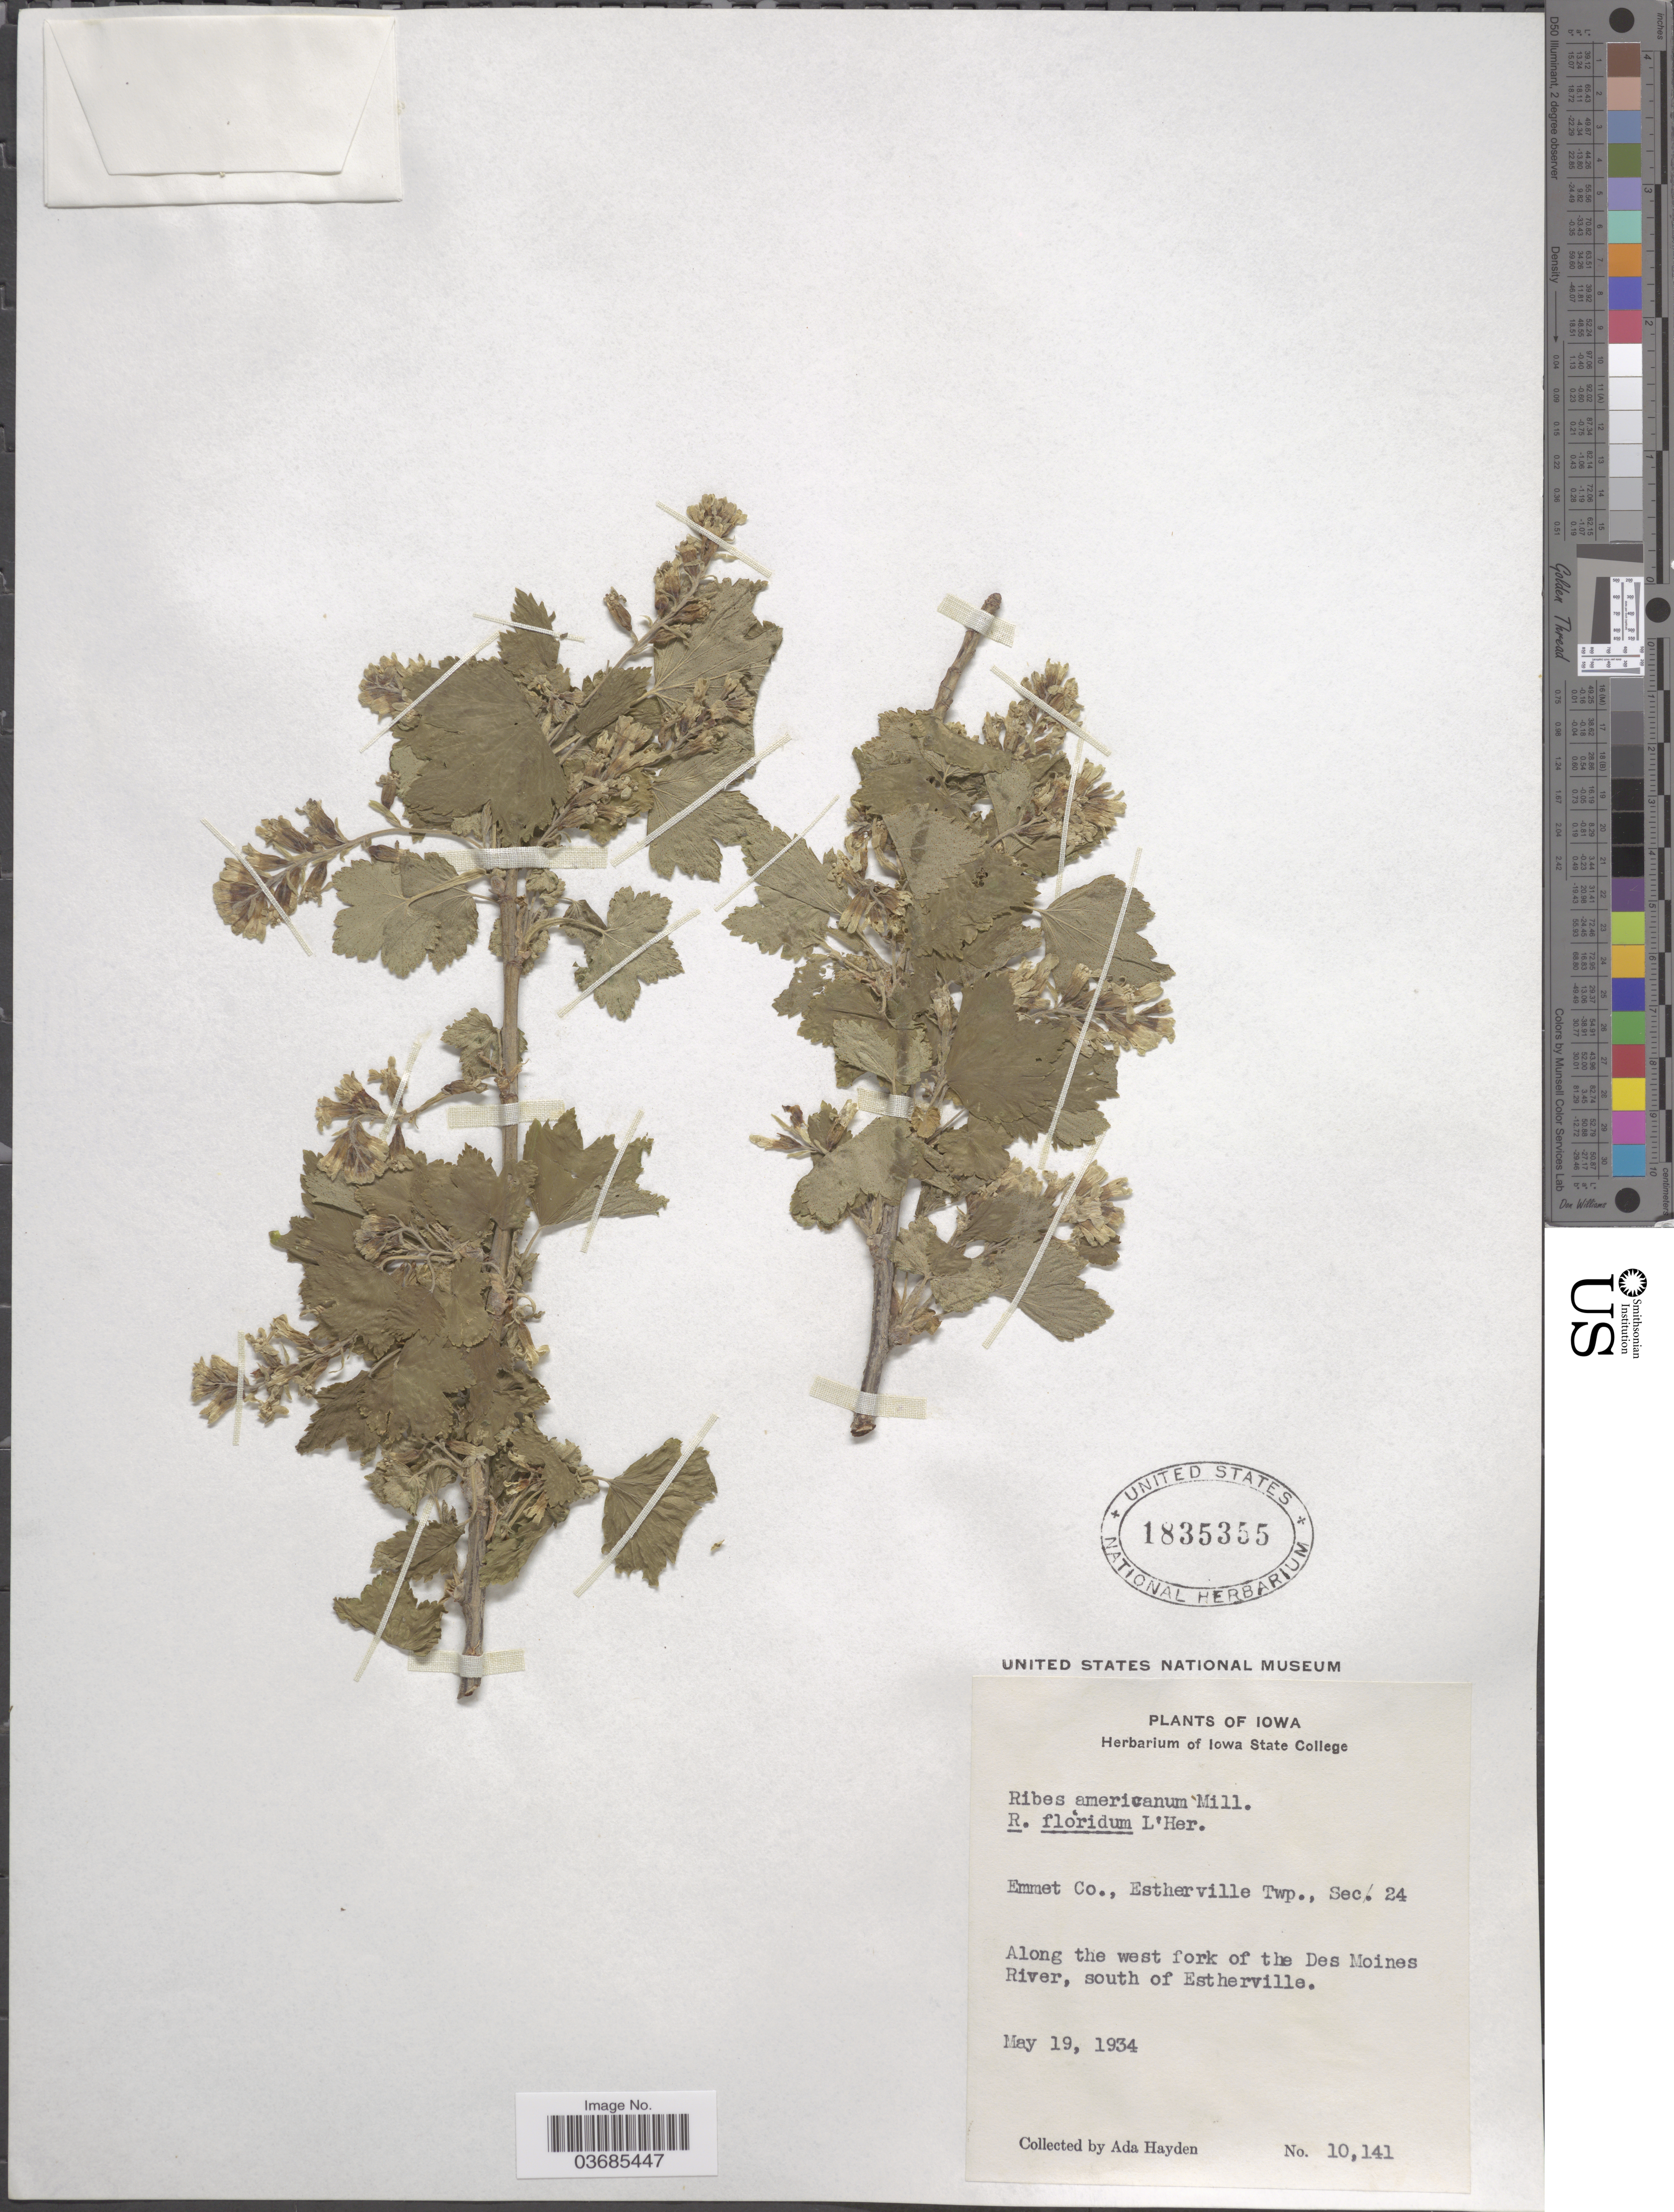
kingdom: Plantae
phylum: Tracheophyta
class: Magnoliopsida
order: Saxifragales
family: Grossulariaceae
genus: Ribes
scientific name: Ribes americanum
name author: Mill.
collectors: Ada Hayden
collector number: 10141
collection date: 1934-05-19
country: United States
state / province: Iowa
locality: Emmet Co., Estherville Twp., Sec. 24. Along the west fork of the Des Moines River, south of Estherville.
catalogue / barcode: US 1835355